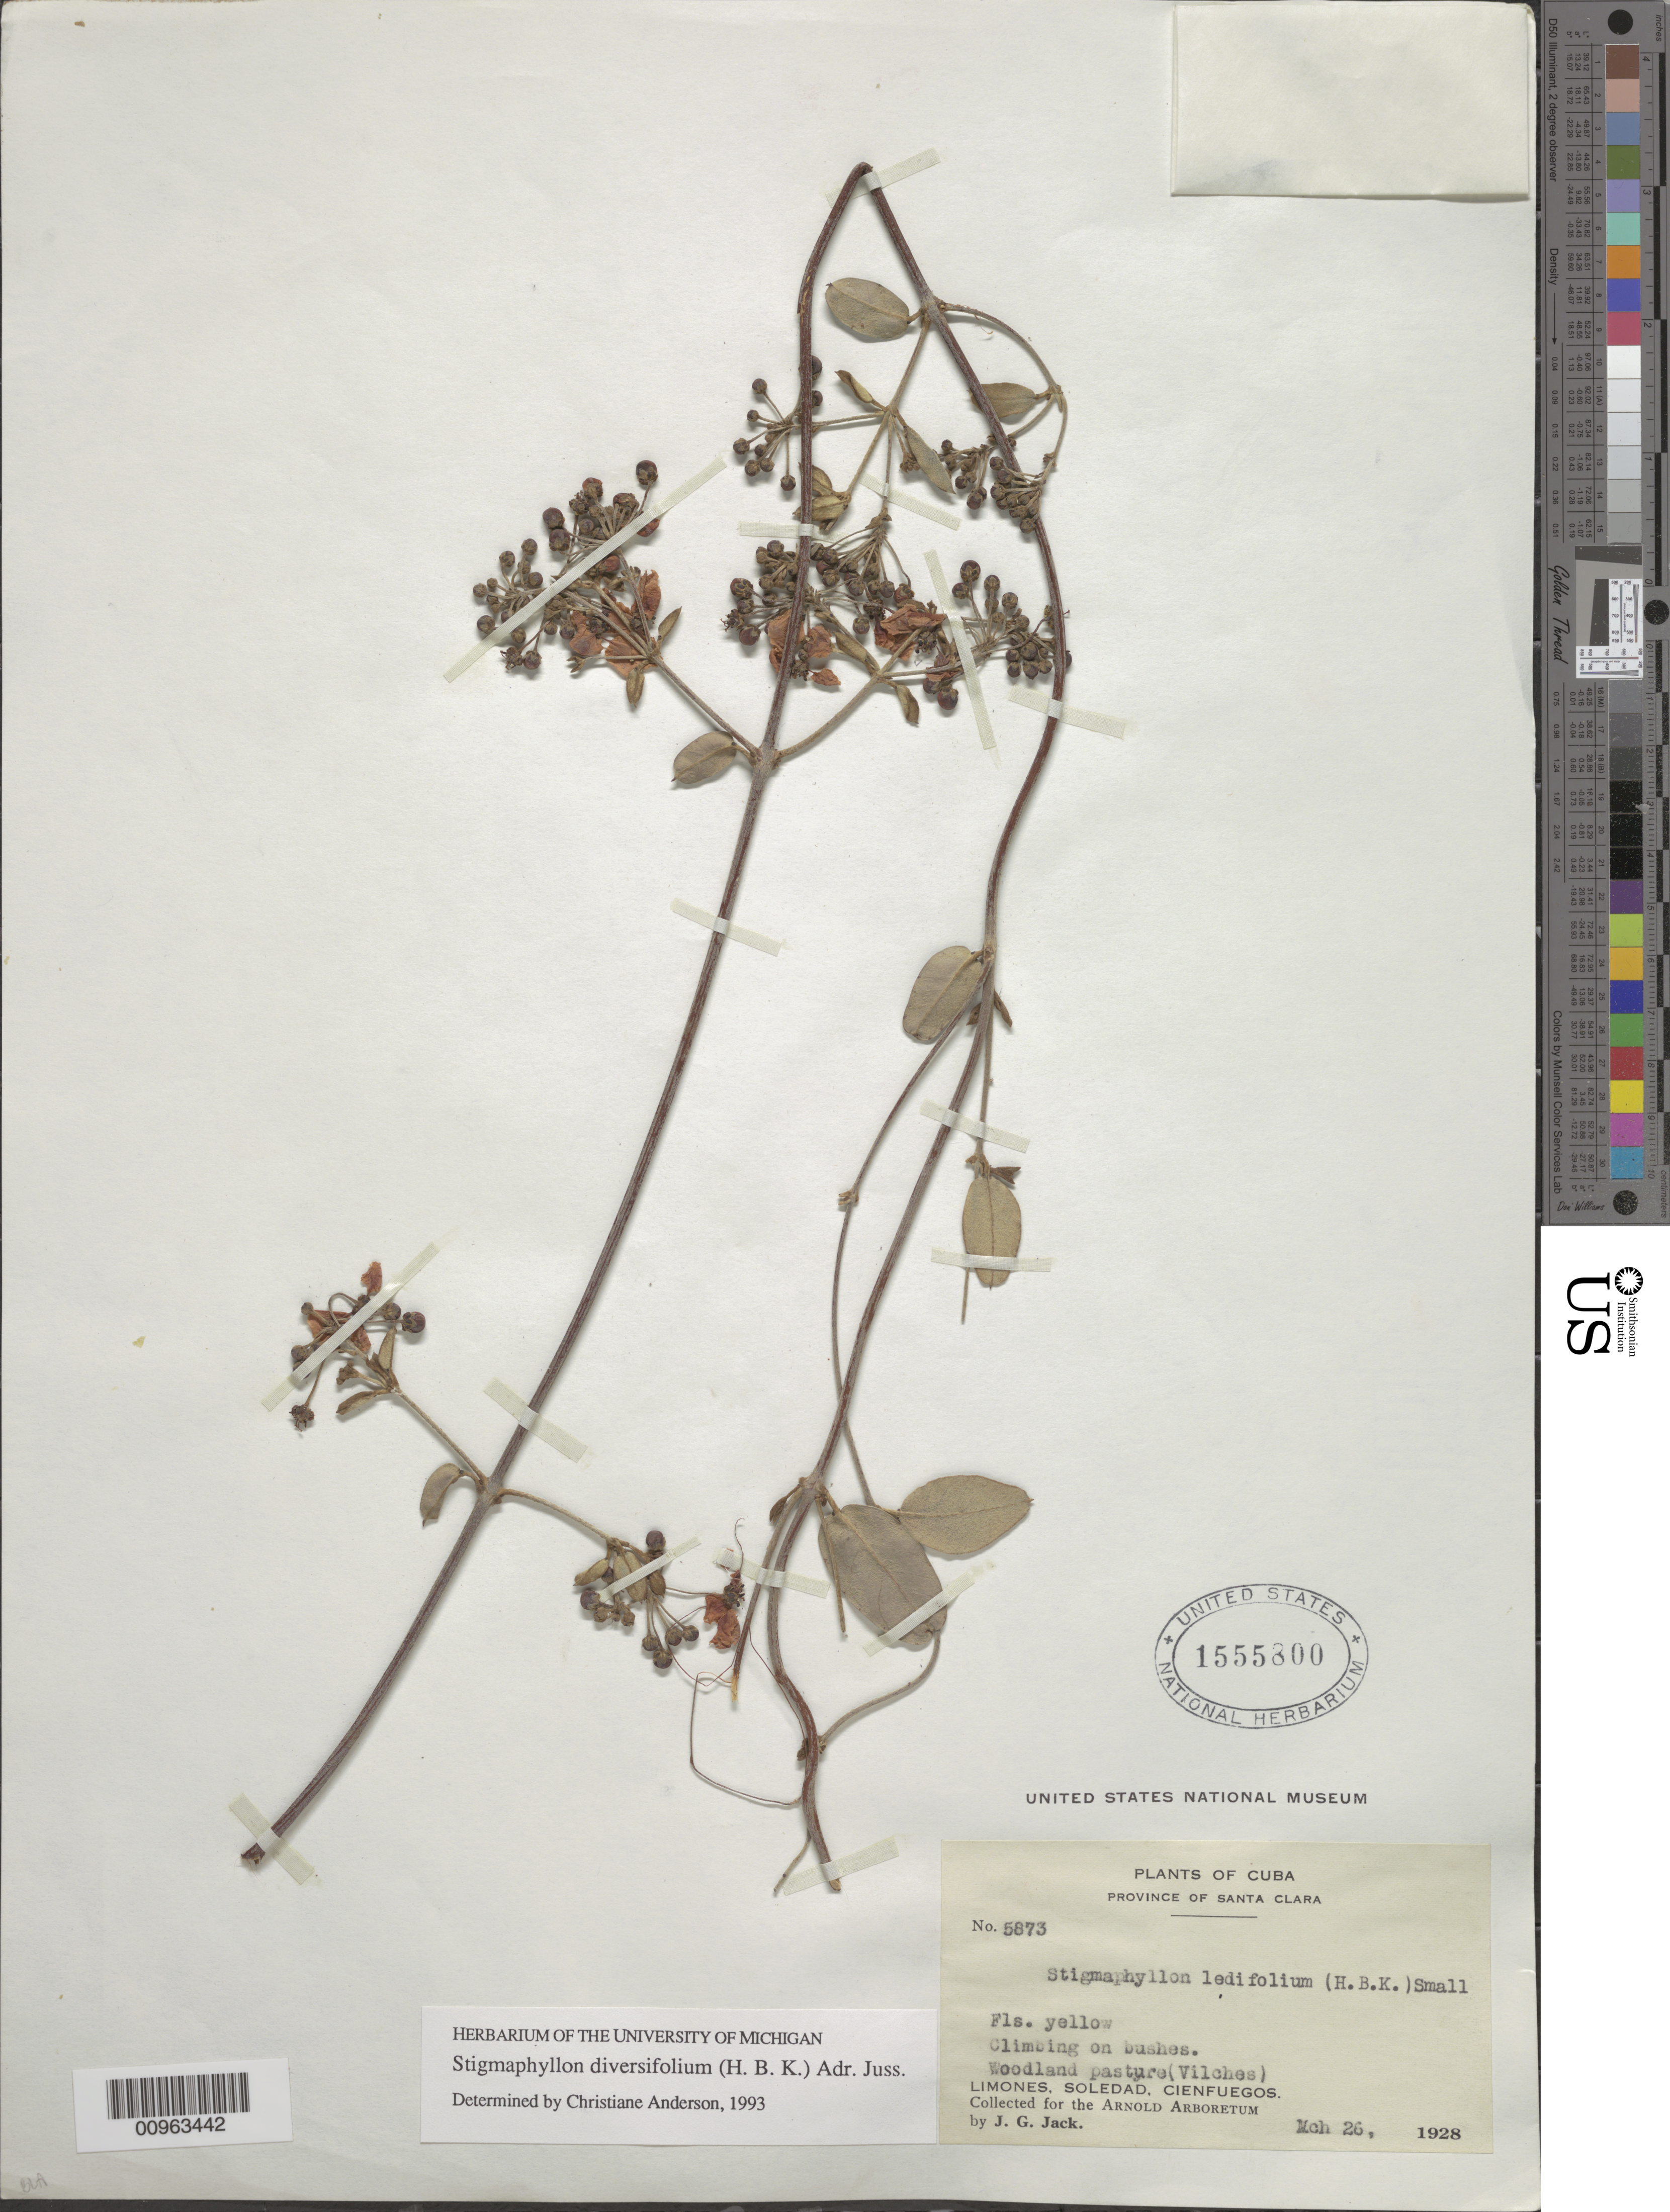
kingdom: Plantae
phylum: Tracheophyta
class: Magnoliopsida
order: Malpighiales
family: Malpighiaceae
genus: Stigmaphyllon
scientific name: Stigmaphyllon diversifolium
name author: (Kunth) A. Juss.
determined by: Anderson, C.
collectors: J. G. Jack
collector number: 5873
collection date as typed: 26 Mar 1928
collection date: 1928-03-26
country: Cuba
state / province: Cienfuegos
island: Cuba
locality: Vilches, Limones, Soledad, Cienfuegos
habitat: On bushes in woodland pasture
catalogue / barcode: US 1555800